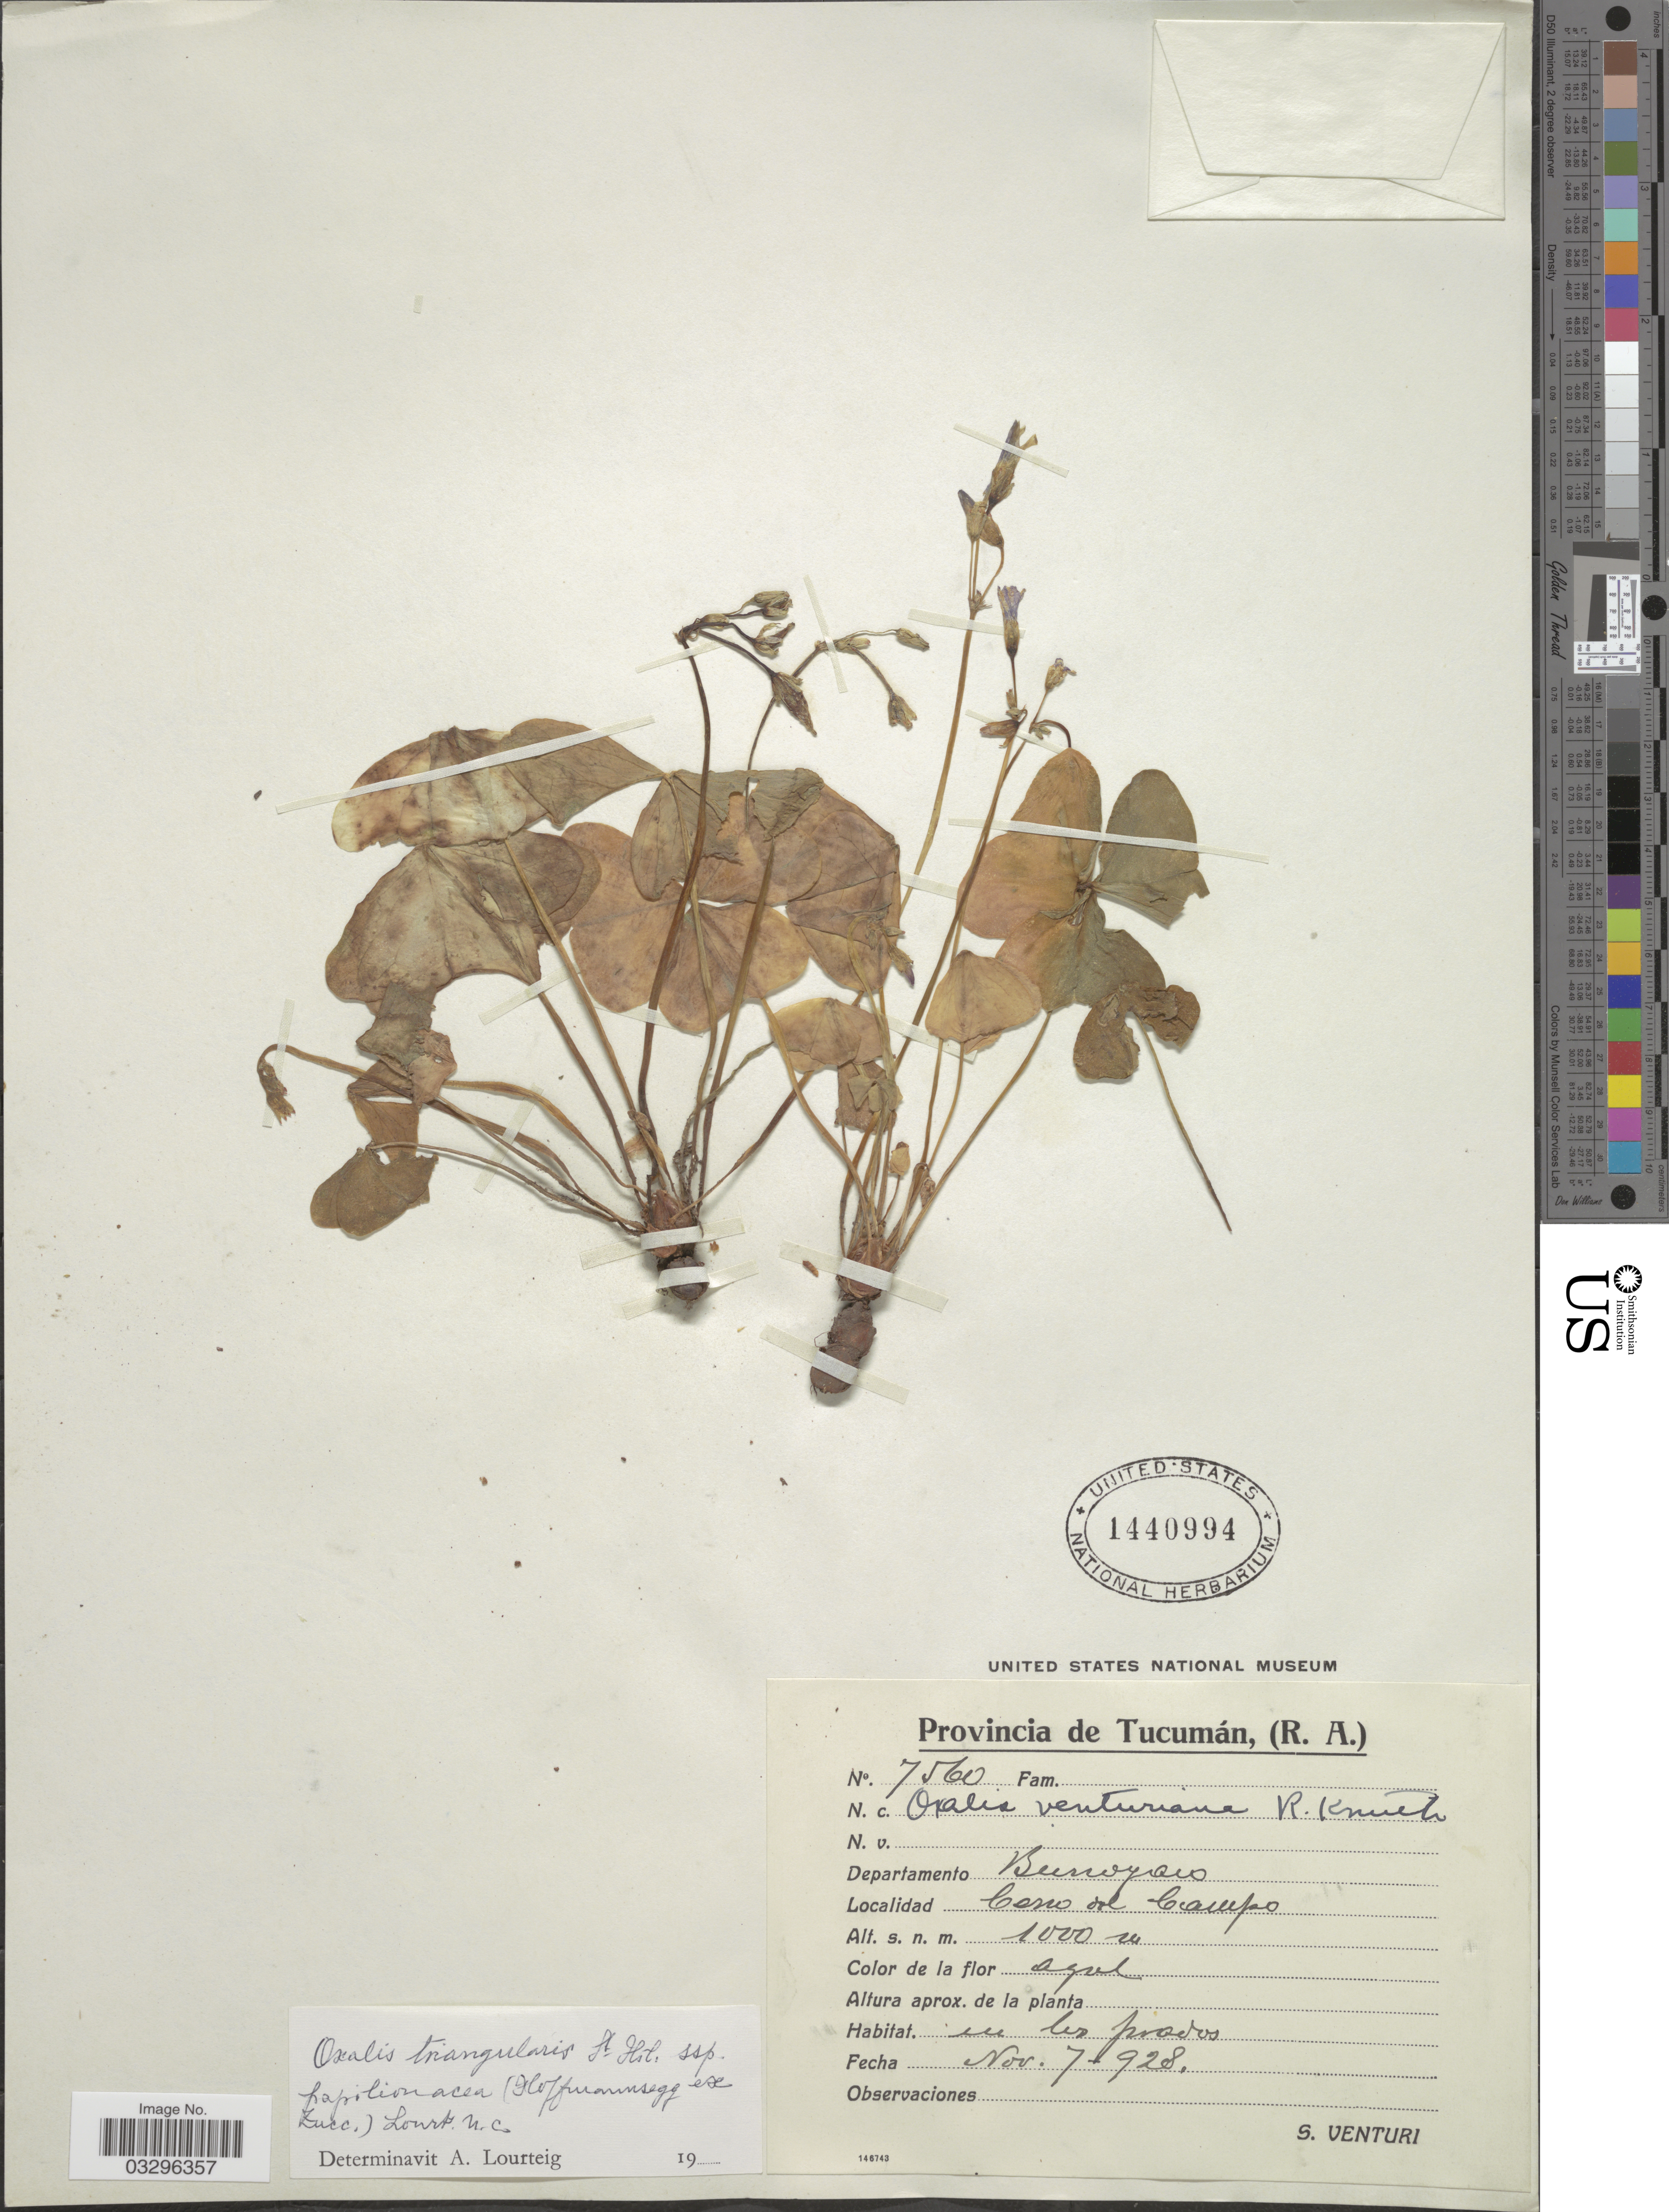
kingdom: Plantae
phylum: Tracheophyta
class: Magnoliopsida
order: Oxalidales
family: Oxalidaceae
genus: Oxalis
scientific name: Oxalis triangularis subsp. papilionacea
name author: (Hoffmanns. ex Zucc.) Lourteig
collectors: S. Venturi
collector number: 7560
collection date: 1928-11-07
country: Argentina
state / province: Tucuman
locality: Departamento Burroyaco, Cerro del Campo.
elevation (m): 1000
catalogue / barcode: US 1440994